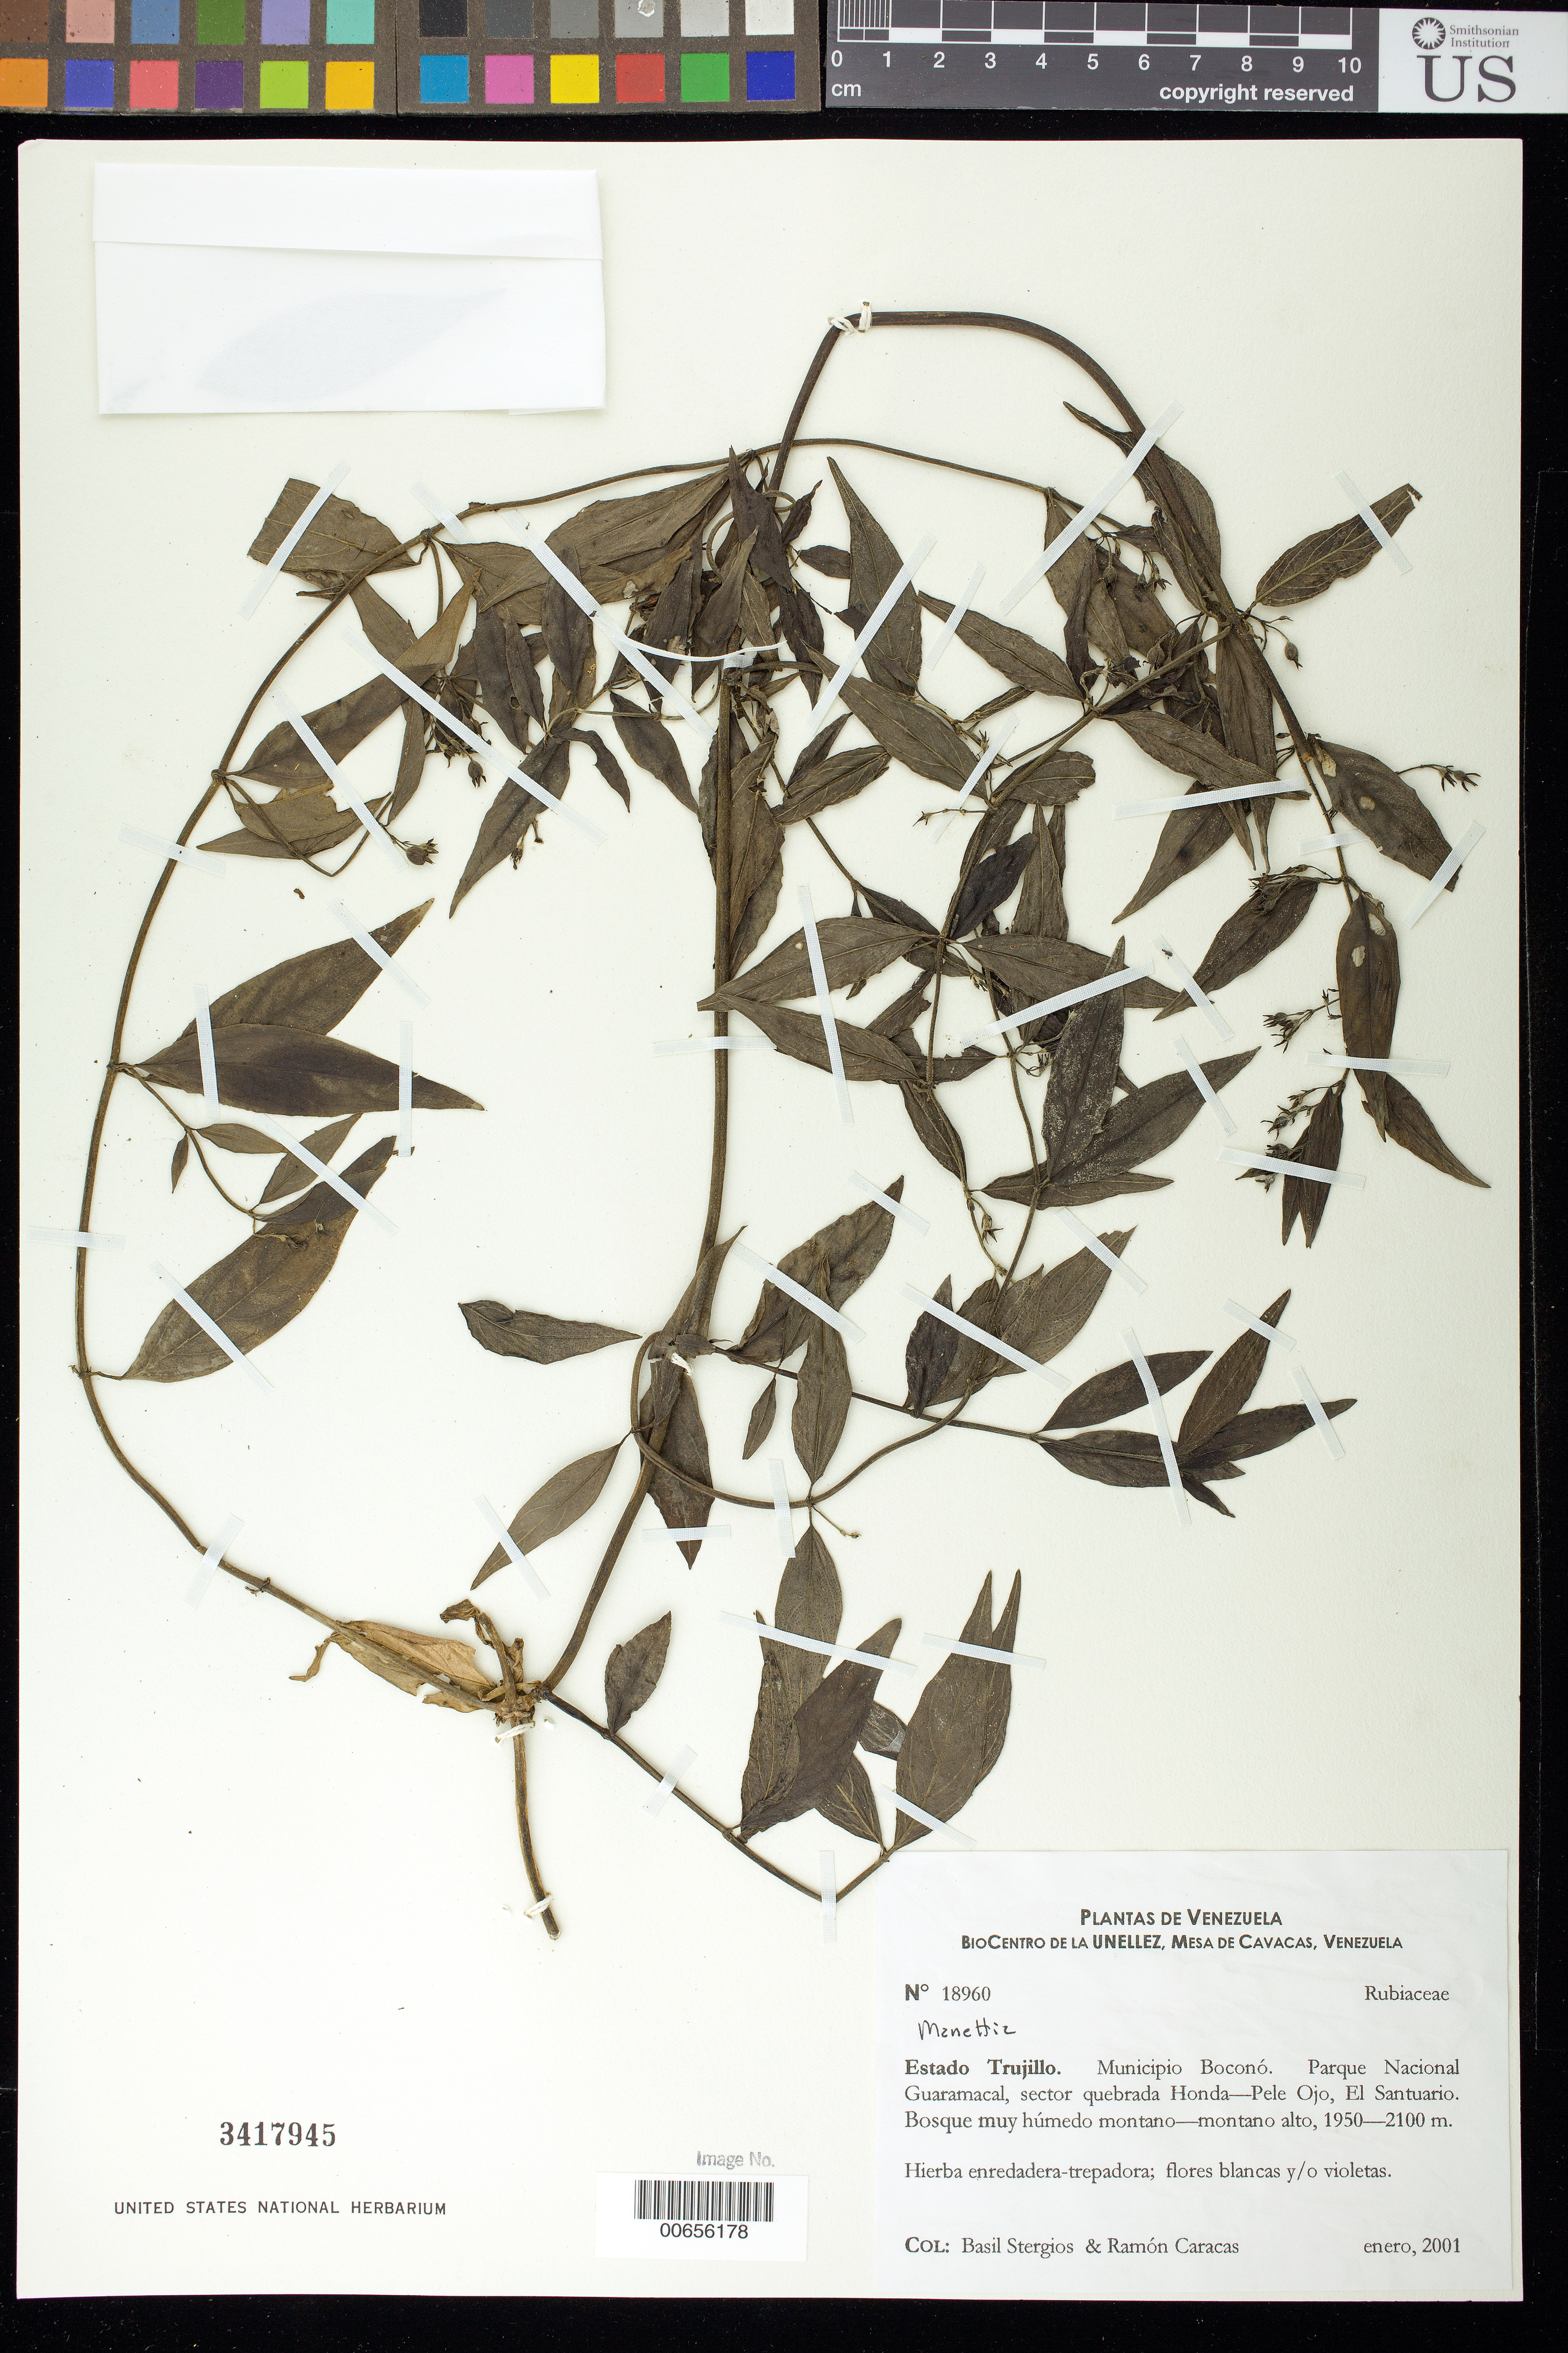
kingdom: Plantae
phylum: Tracheophyta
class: Magnoliopsida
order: Gentianales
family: Rubiaceae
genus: Manettia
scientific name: Manettia sp.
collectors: B. G. Stergios & R. Caracas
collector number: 18960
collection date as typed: Jan 2001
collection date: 2001-01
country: Venezuela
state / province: Trujillo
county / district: Boconó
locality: Parque Nacional Guaramacal, sector quebrada Honda-Pele Ojo, El Santuario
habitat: Bosque muy húmedo montano-montano alto.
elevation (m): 1950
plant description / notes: MO, NY, PORT, US, VEN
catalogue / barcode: US 3417945